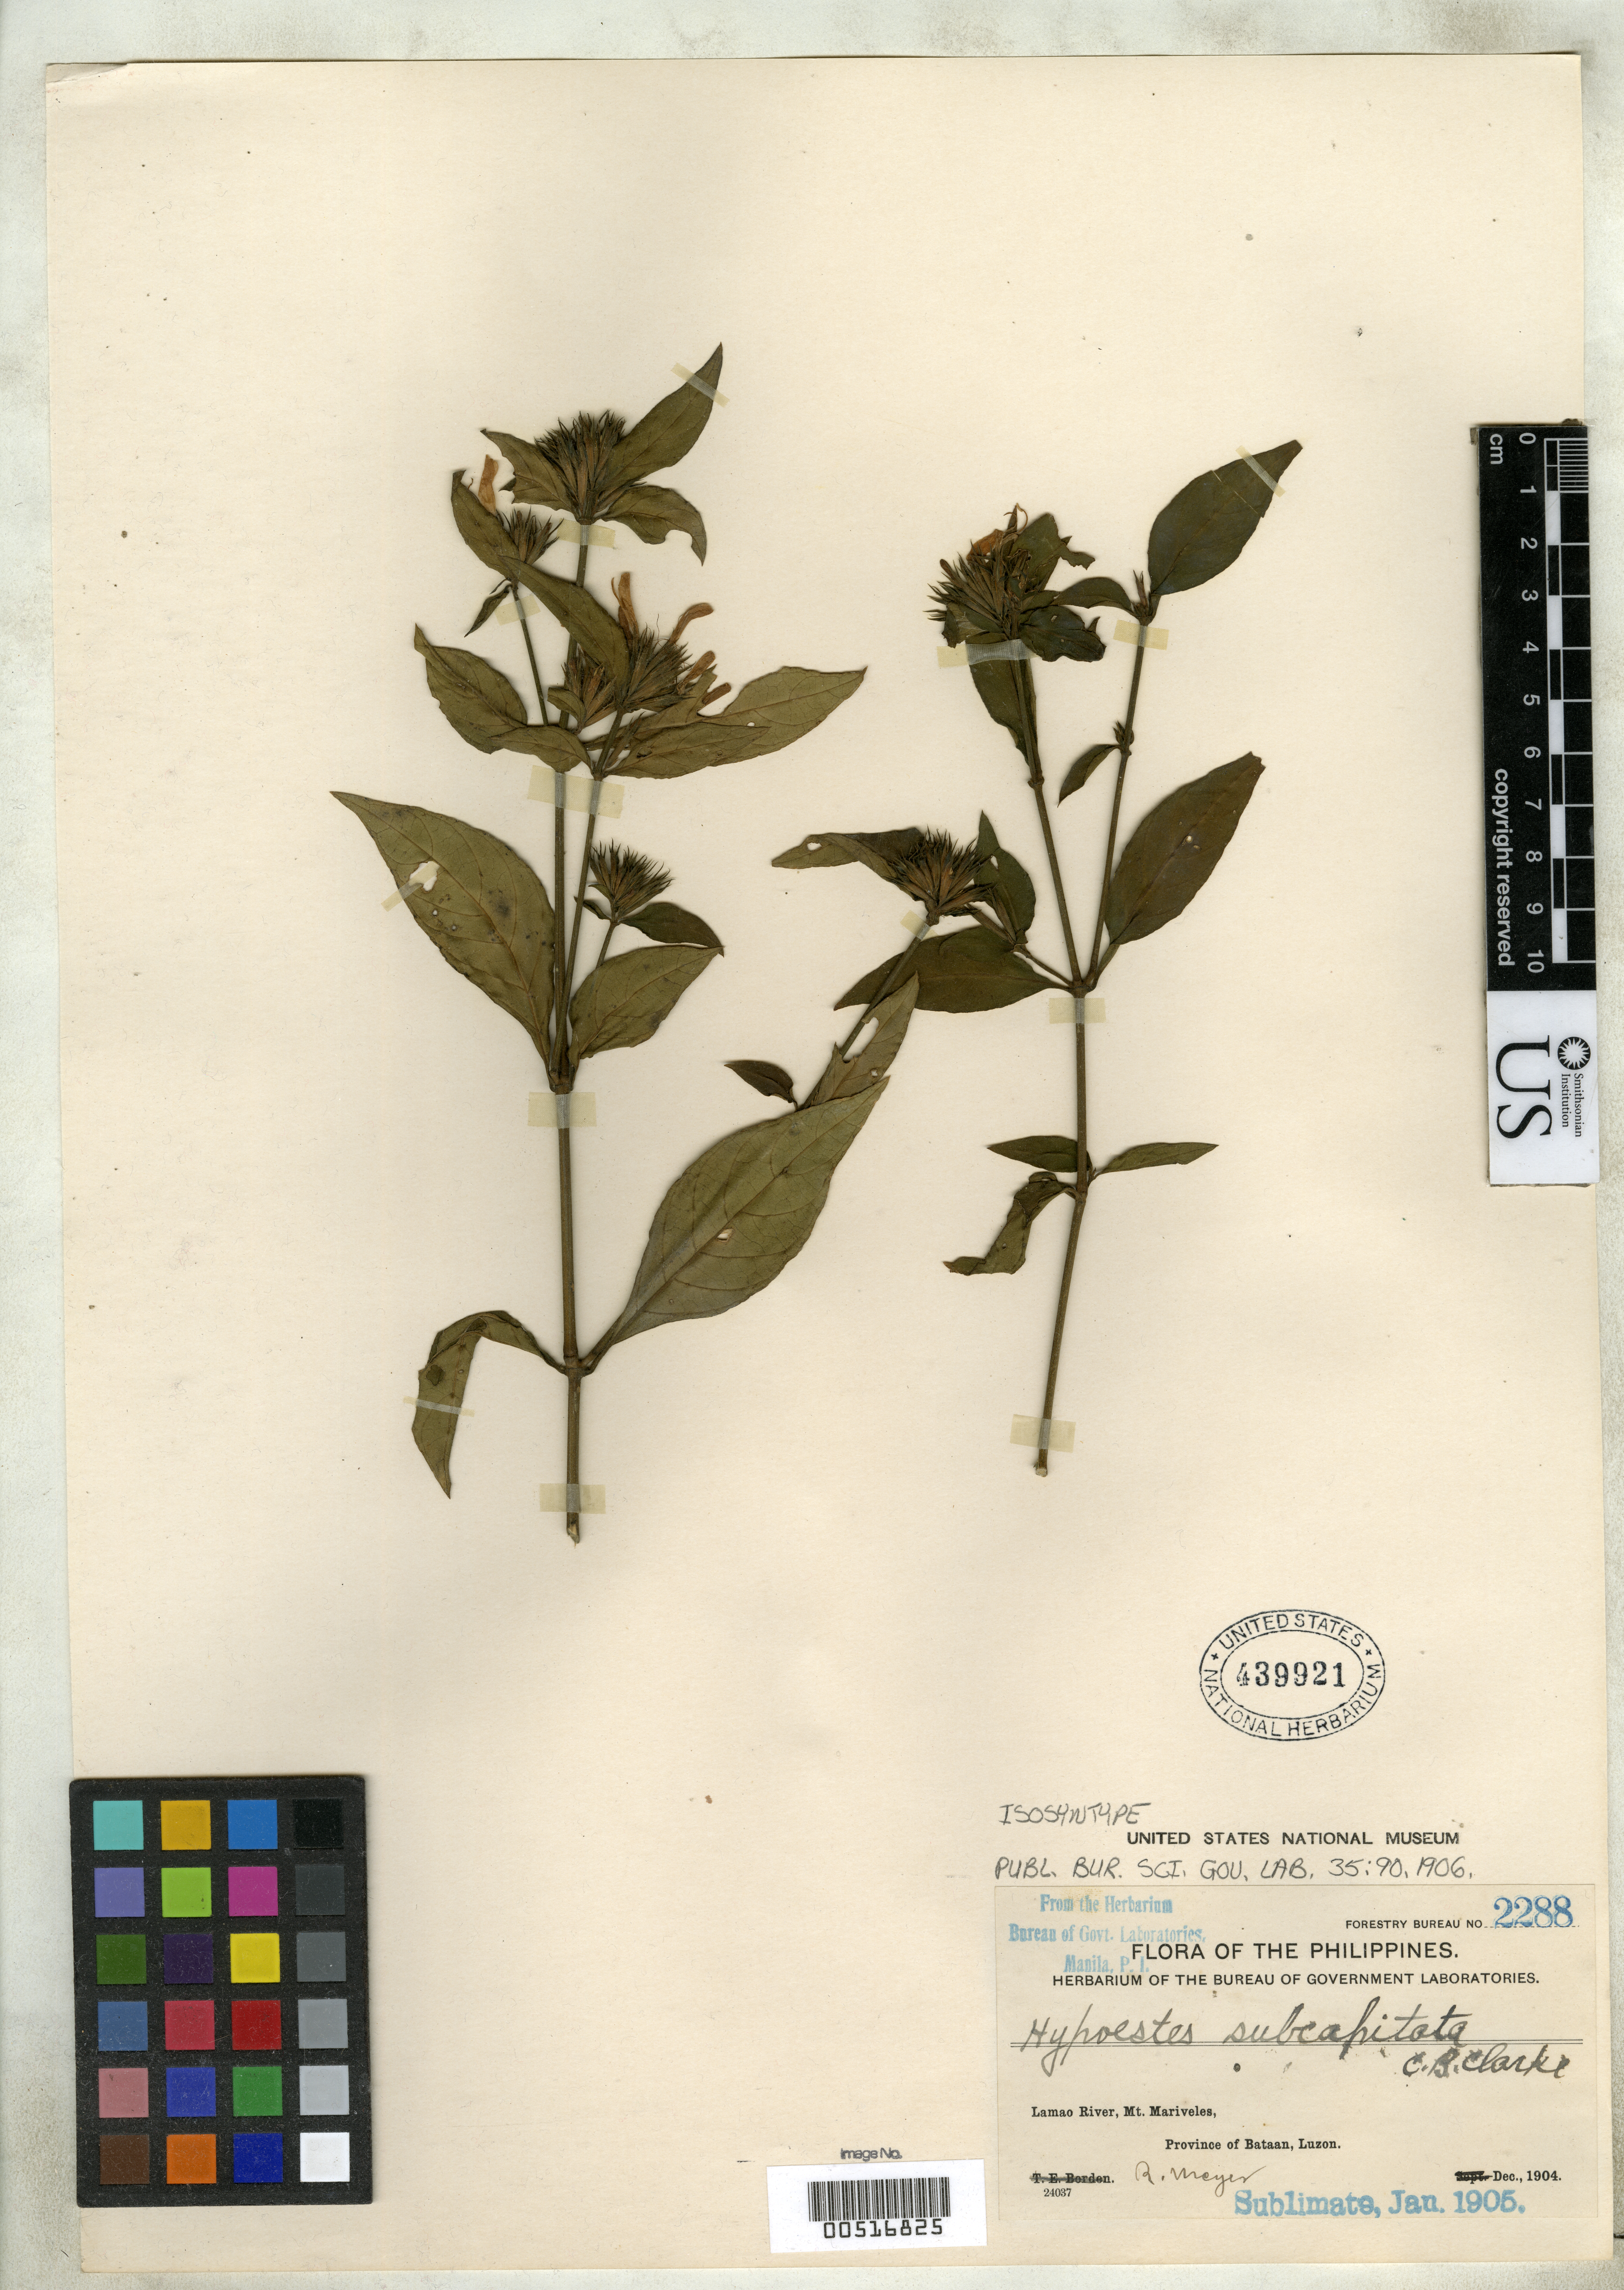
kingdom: Plantae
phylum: Tracheophyta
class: Magnoliopsida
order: Lamiales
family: Acanthaceae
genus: Hypoestes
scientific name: Hypoestes subcapitata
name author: C.B. Clarke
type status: Isosyntype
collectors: R. Meyer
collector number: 2288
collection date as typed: Dec 1904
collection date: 1904-12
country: Philippines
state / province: Central Luzon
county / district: Bataan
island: Luzon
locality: Lamao River, Mt Mariveles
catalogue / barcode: US 439921